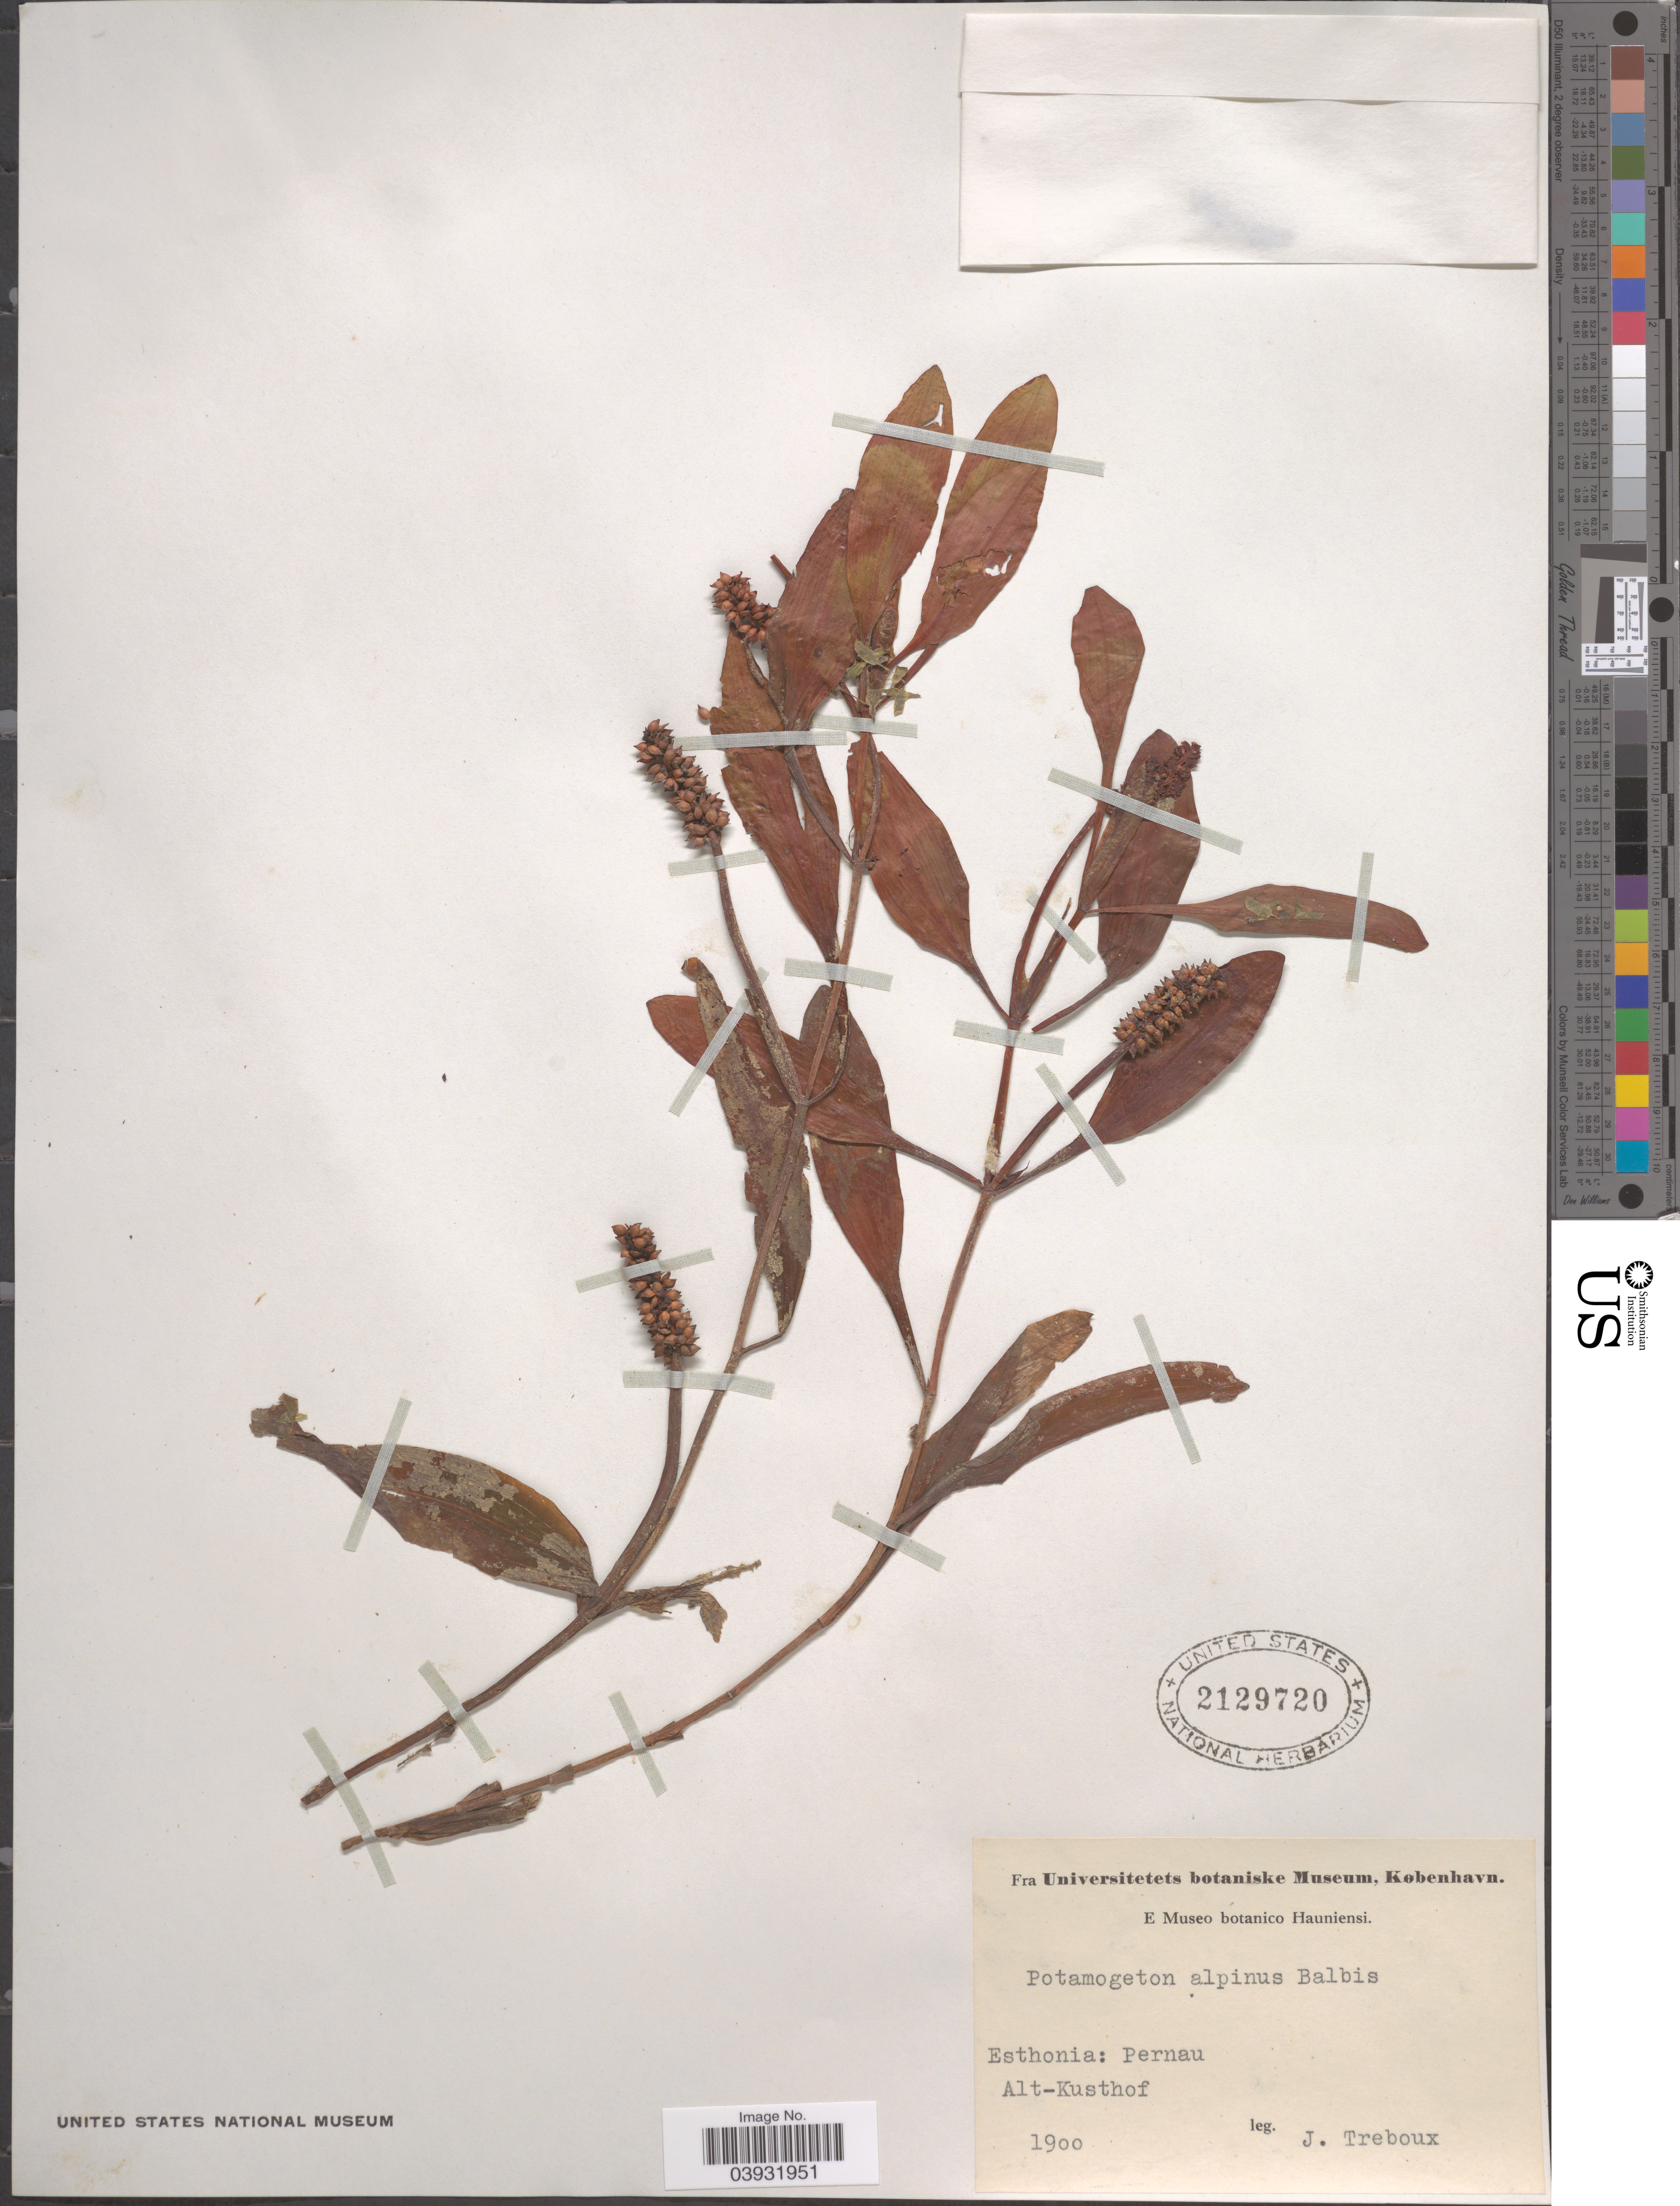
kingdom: Plantae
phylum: Tracheophyta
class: Liliopsida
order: Alismatales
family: Potamogetonaceae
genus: Potamogeton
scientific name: Potamogeton alpinus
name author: Balb.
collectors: J. Treboux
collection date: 1900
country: Estonia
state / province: Pärnumaa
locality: Esthonia: Pernau. Alt- Kusthof.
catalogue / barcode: US 2129720